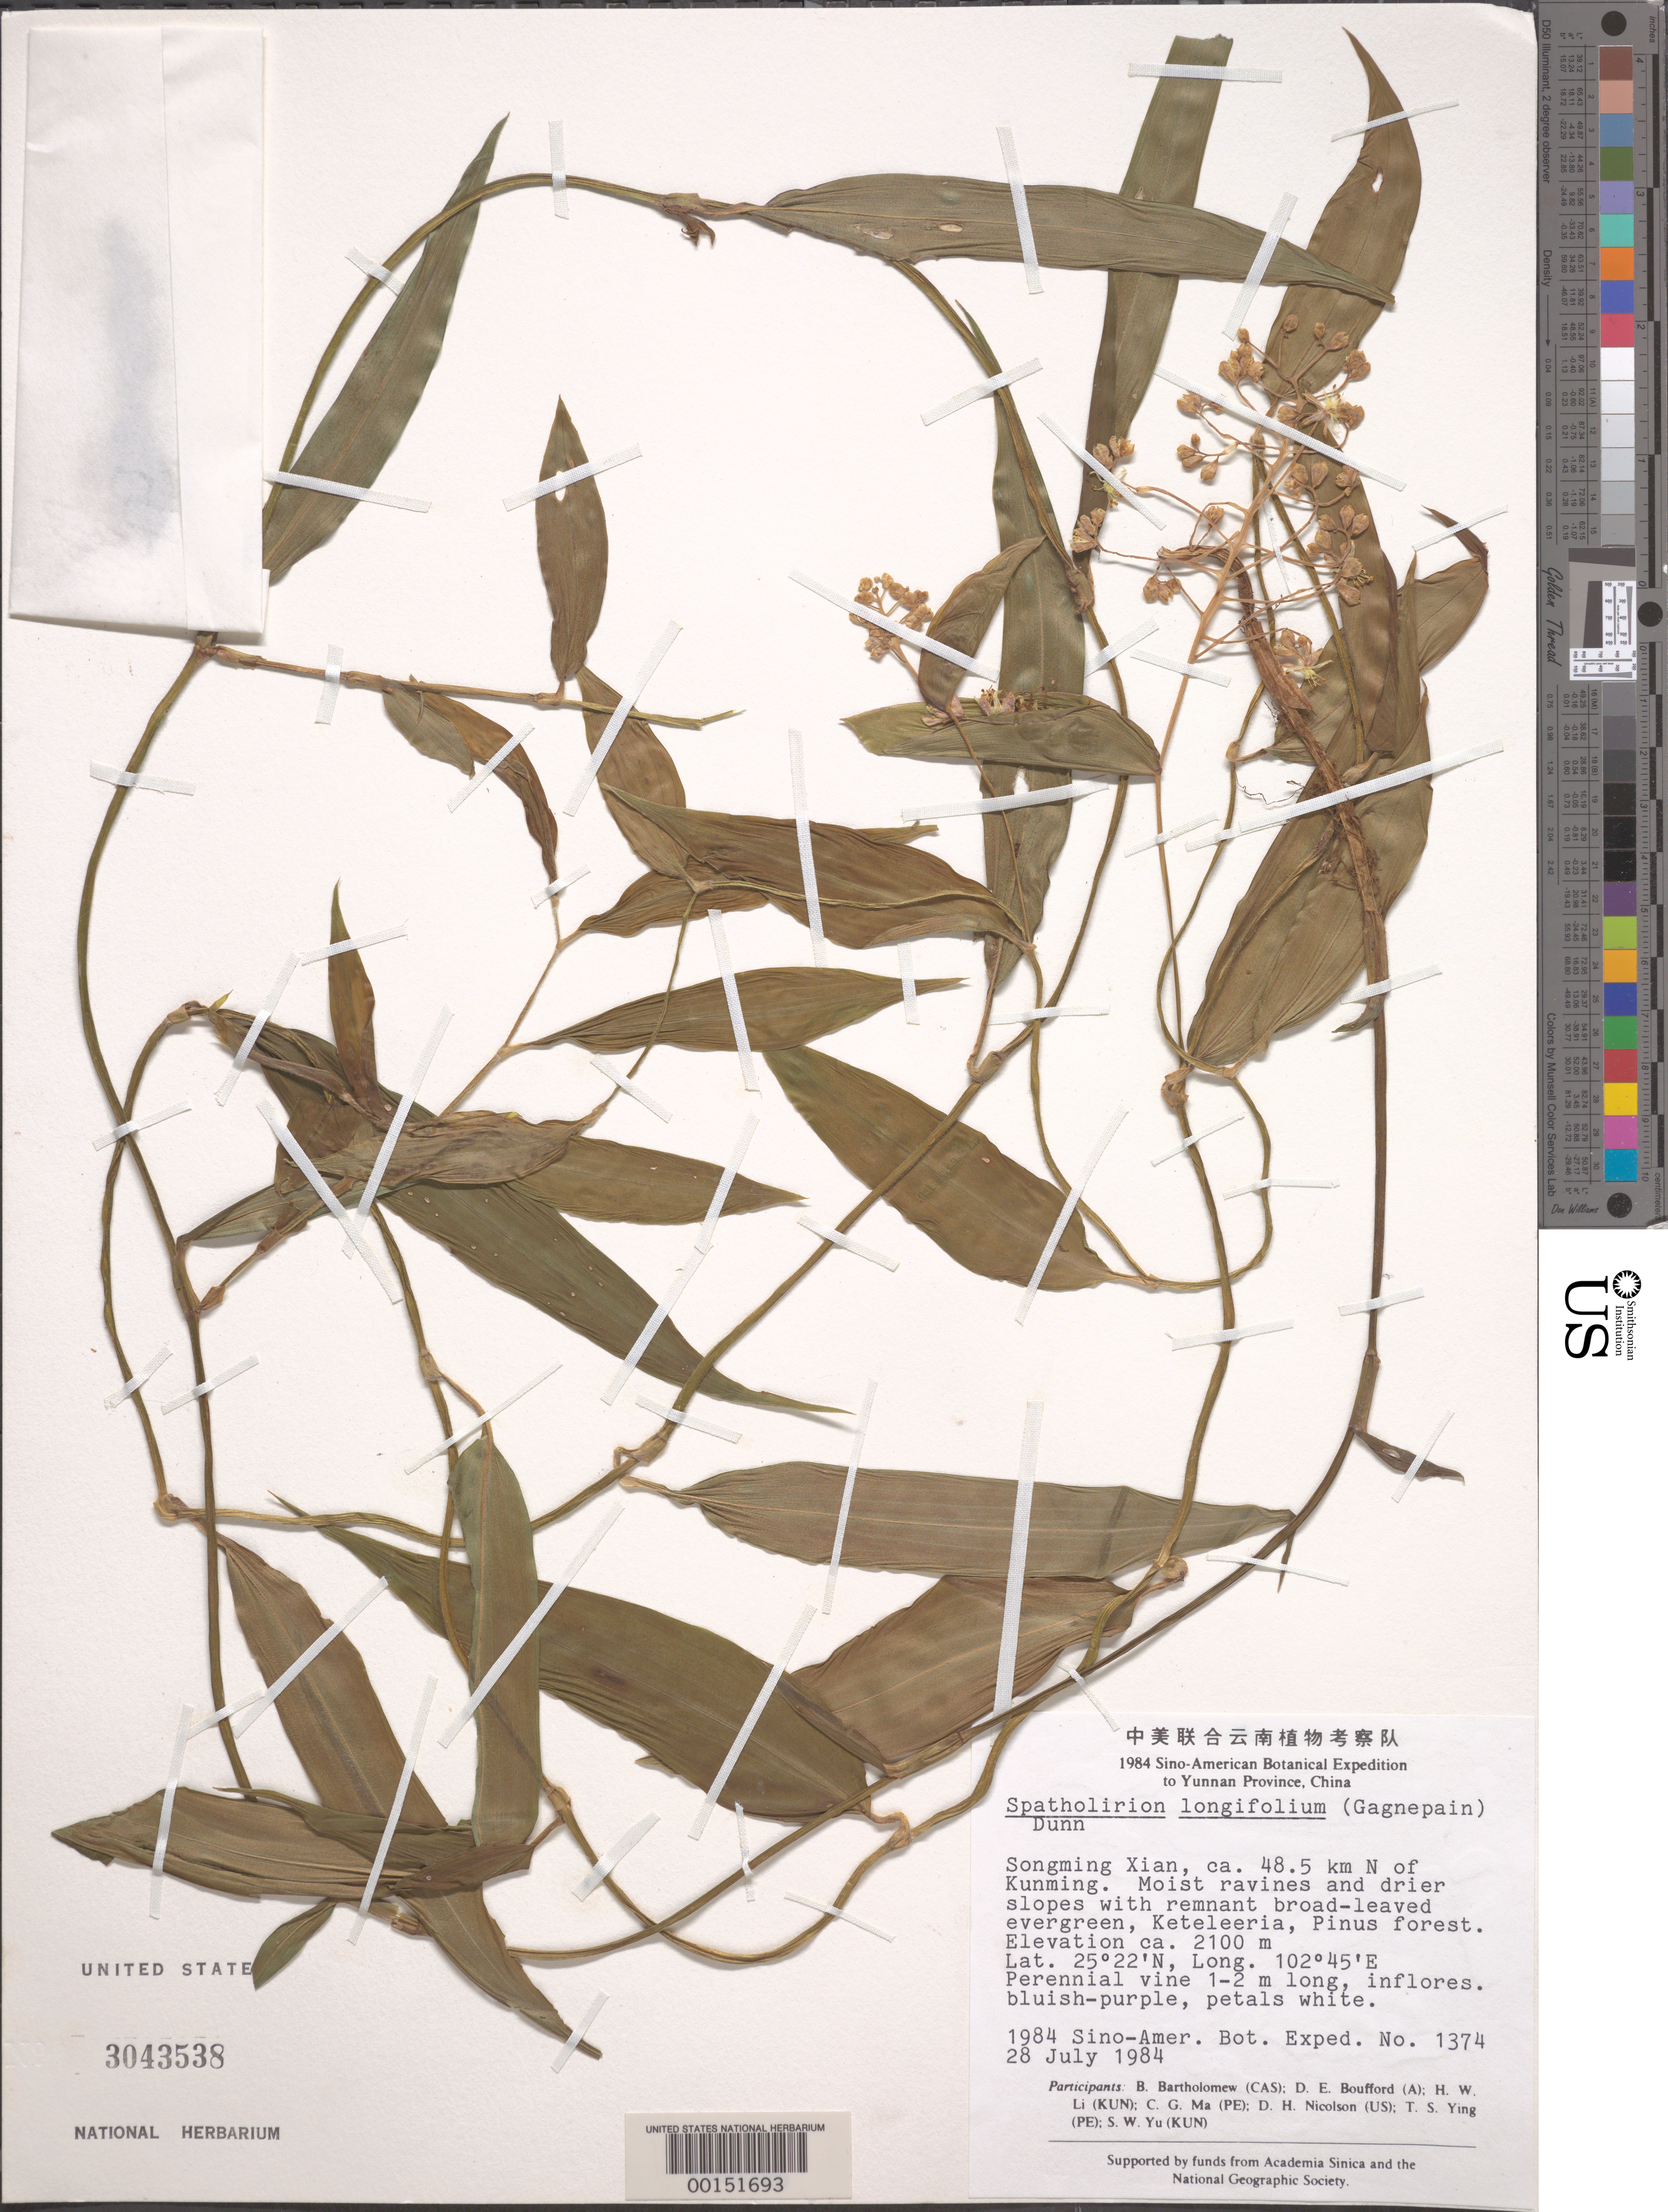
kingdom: Plantae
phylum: Tracheophyta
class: Liliopsida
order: Commelinales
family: Commelinaceae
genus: Spatholirion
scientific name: Spatholirion longifolium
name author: (Gagnep.) Dunn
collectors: Sino-Amer. Bot. Exped. 1984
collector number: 1374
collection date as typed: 28 Jul 1984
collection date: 1984-07-28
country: China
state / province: Yunnan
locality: Songming Xian, N of Kunming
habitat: Slopes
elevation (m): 2100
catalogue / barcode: US 3043538